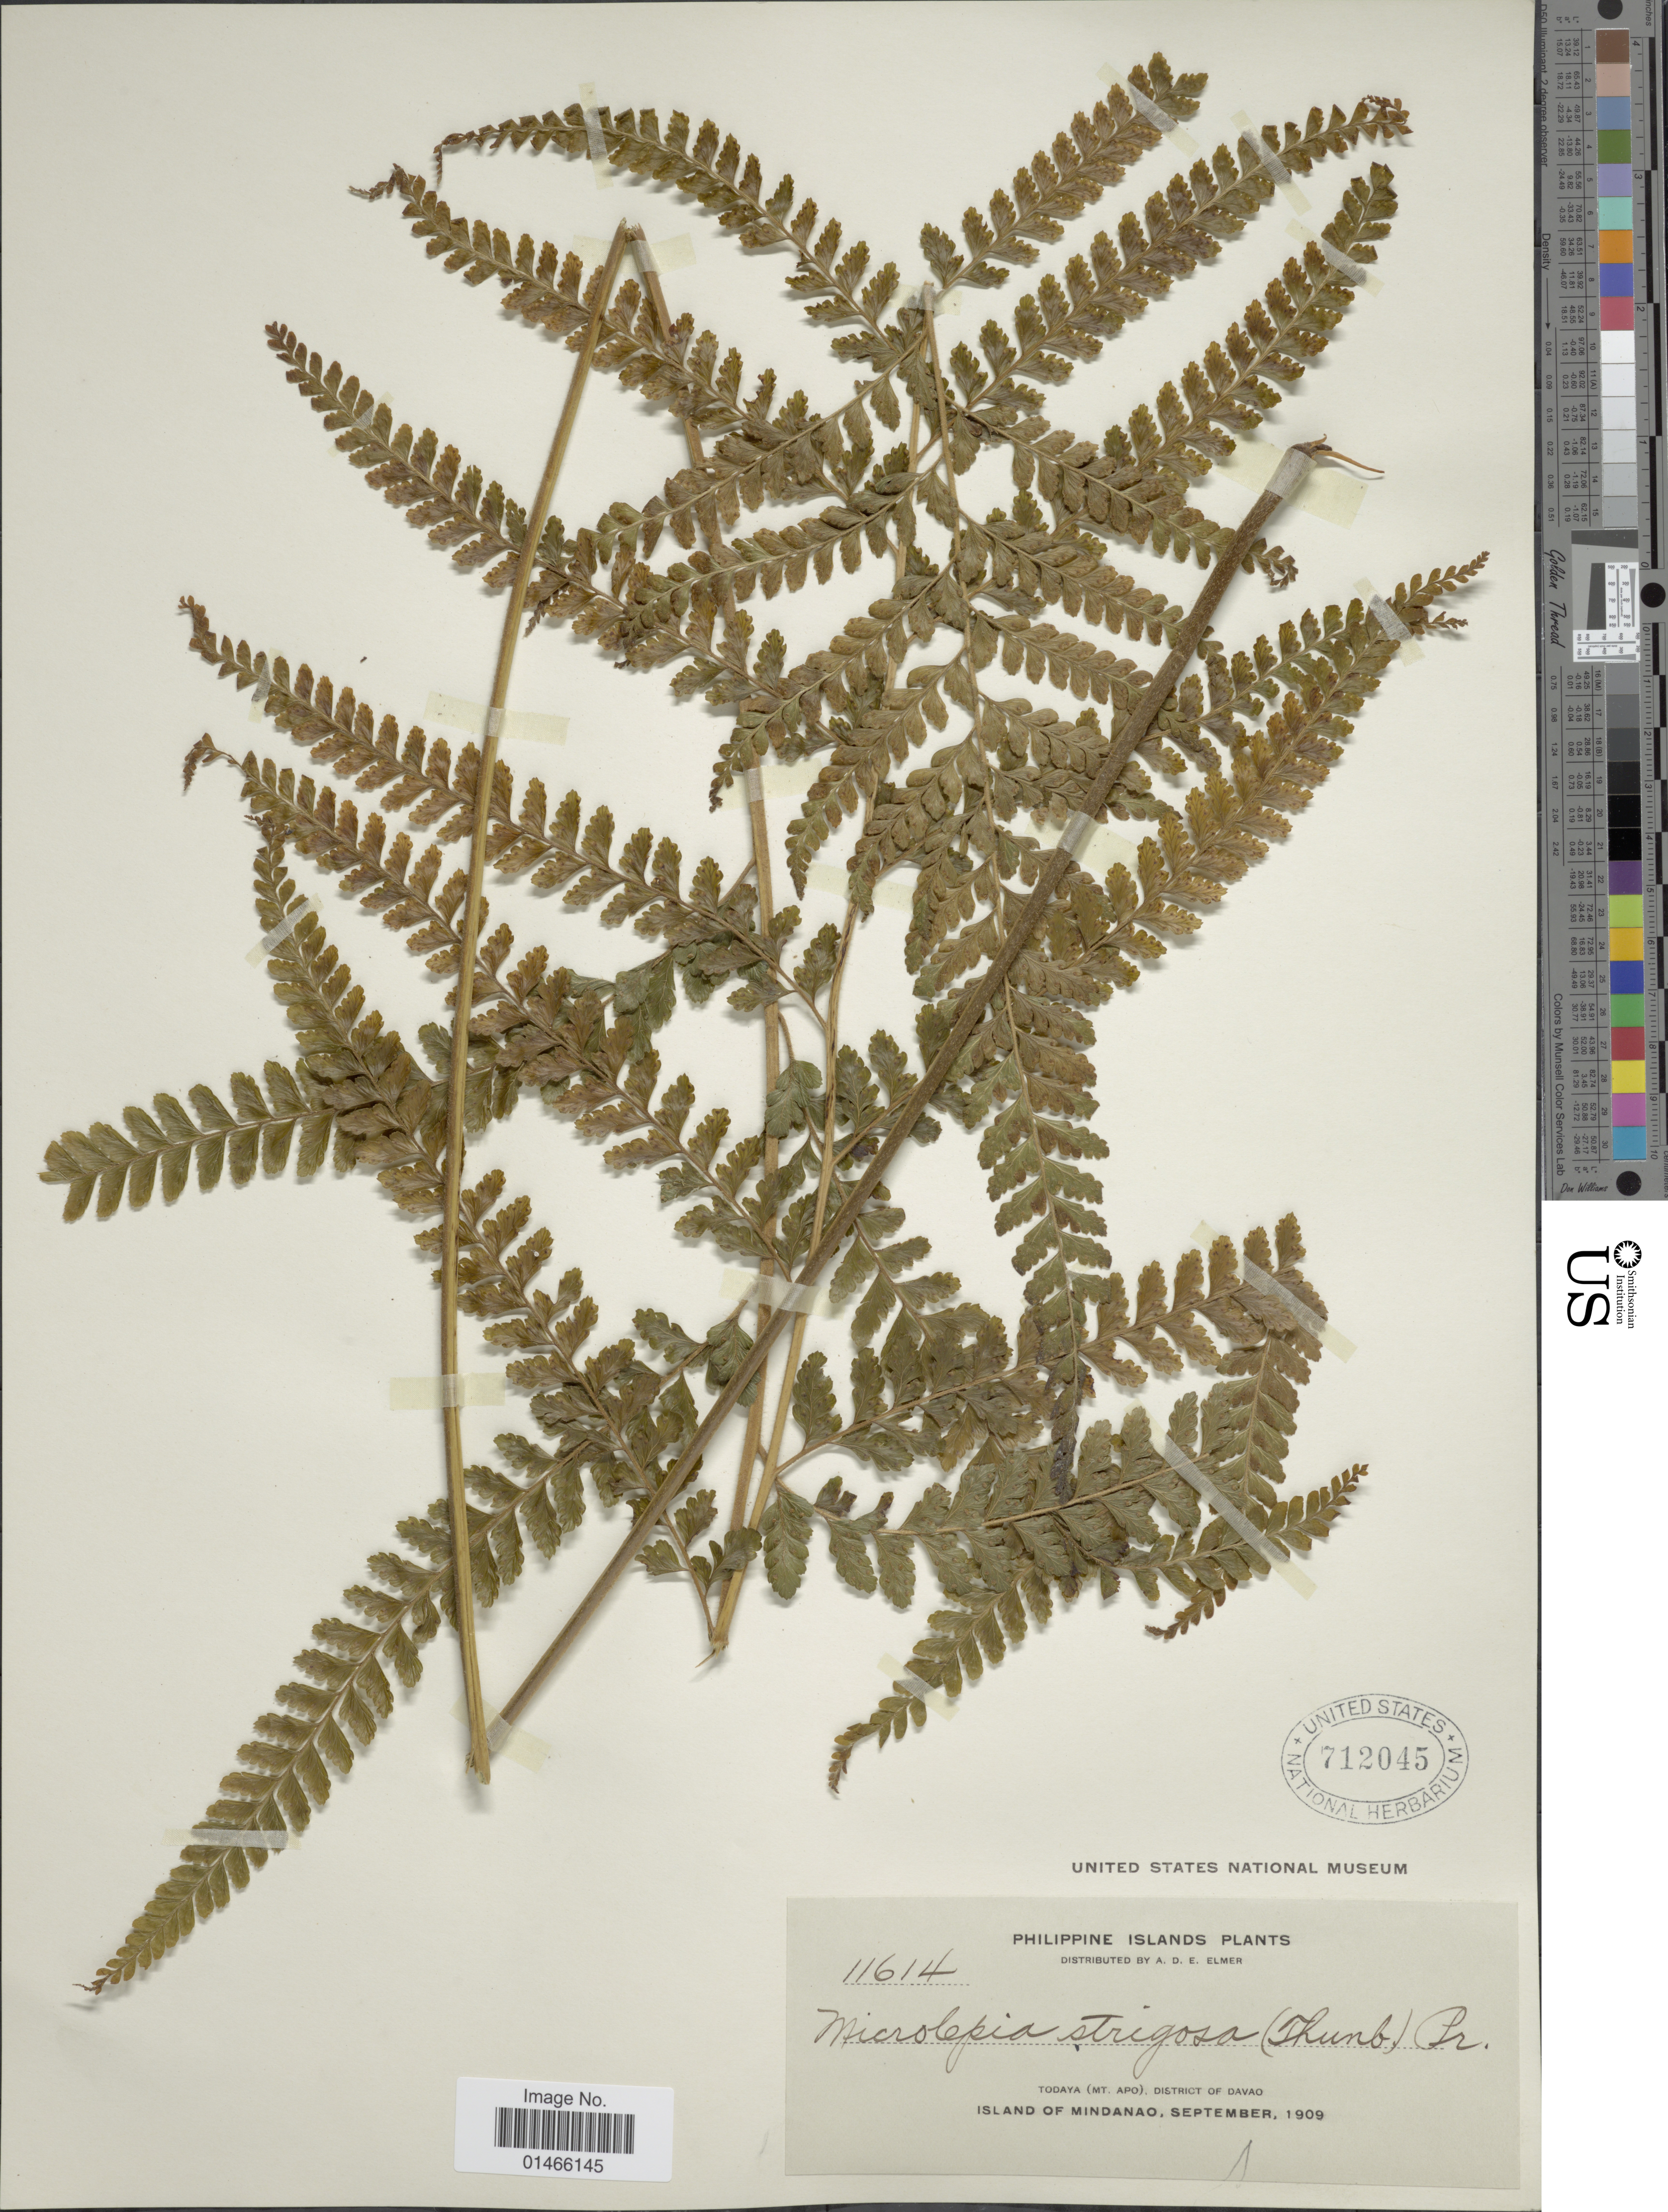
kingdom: Plantae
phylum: Tracheophyta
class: Polypodiopsida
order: Polypodiales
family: Dennstaedtiaceae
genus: Microlepia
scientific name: Microlepia strigosa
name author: (Thunb.) J. Presl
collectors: A. D. E. Elmer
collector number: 11614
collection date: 1909-09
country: Philippines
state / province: Davao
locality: Todaya (Mt. Apo), Island of Mindanao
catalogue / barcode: US 712045